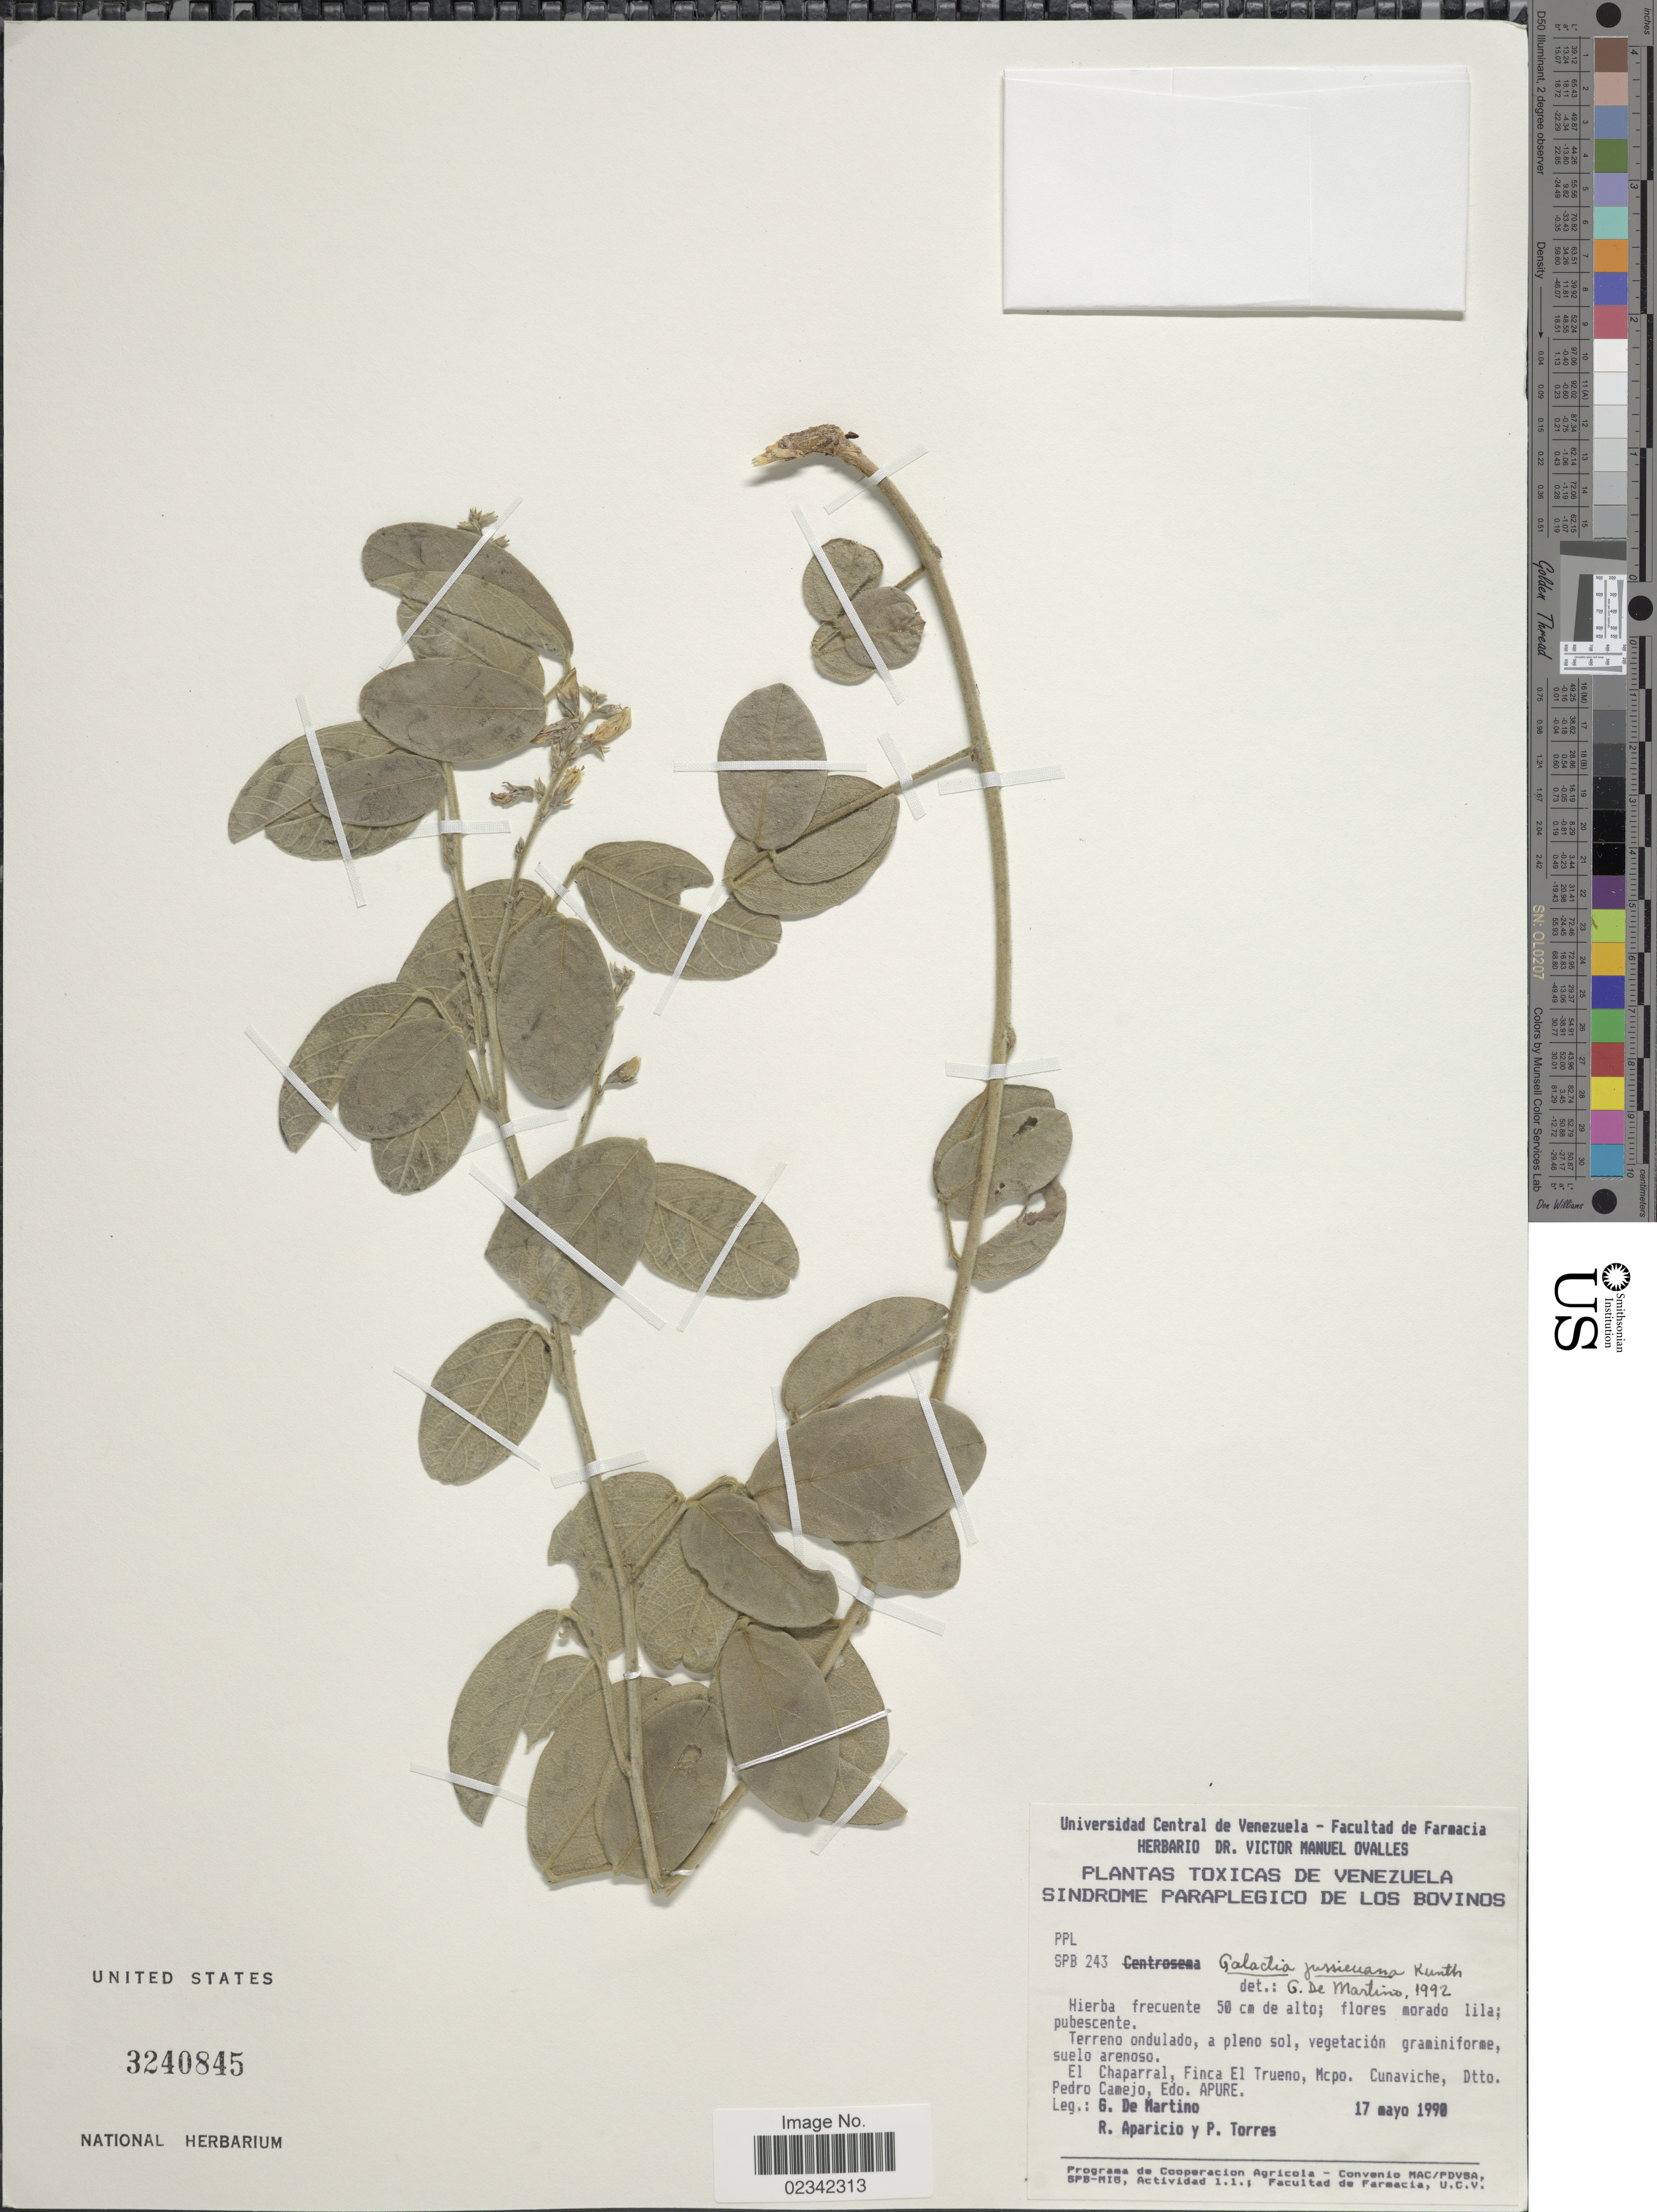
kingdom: Plantae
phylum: Tracheophyta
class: Magnoliopsida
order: Fabales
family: Fabaceae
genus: Galactia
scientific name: Galactia jussiaeana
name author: Kunth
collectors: G. De Martino, R. Aparicio & P. Torres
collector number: SPB243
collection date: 1990-05-17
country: Venezuela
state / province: Apure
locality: Toxicas de Venezuela Sindrome Paraplegico de Los Bovinos, El Chaparral, Finca El Trueno, Mcpo. Cunavicho, Dtto. Pedro Camejo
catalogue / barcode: US 3240845